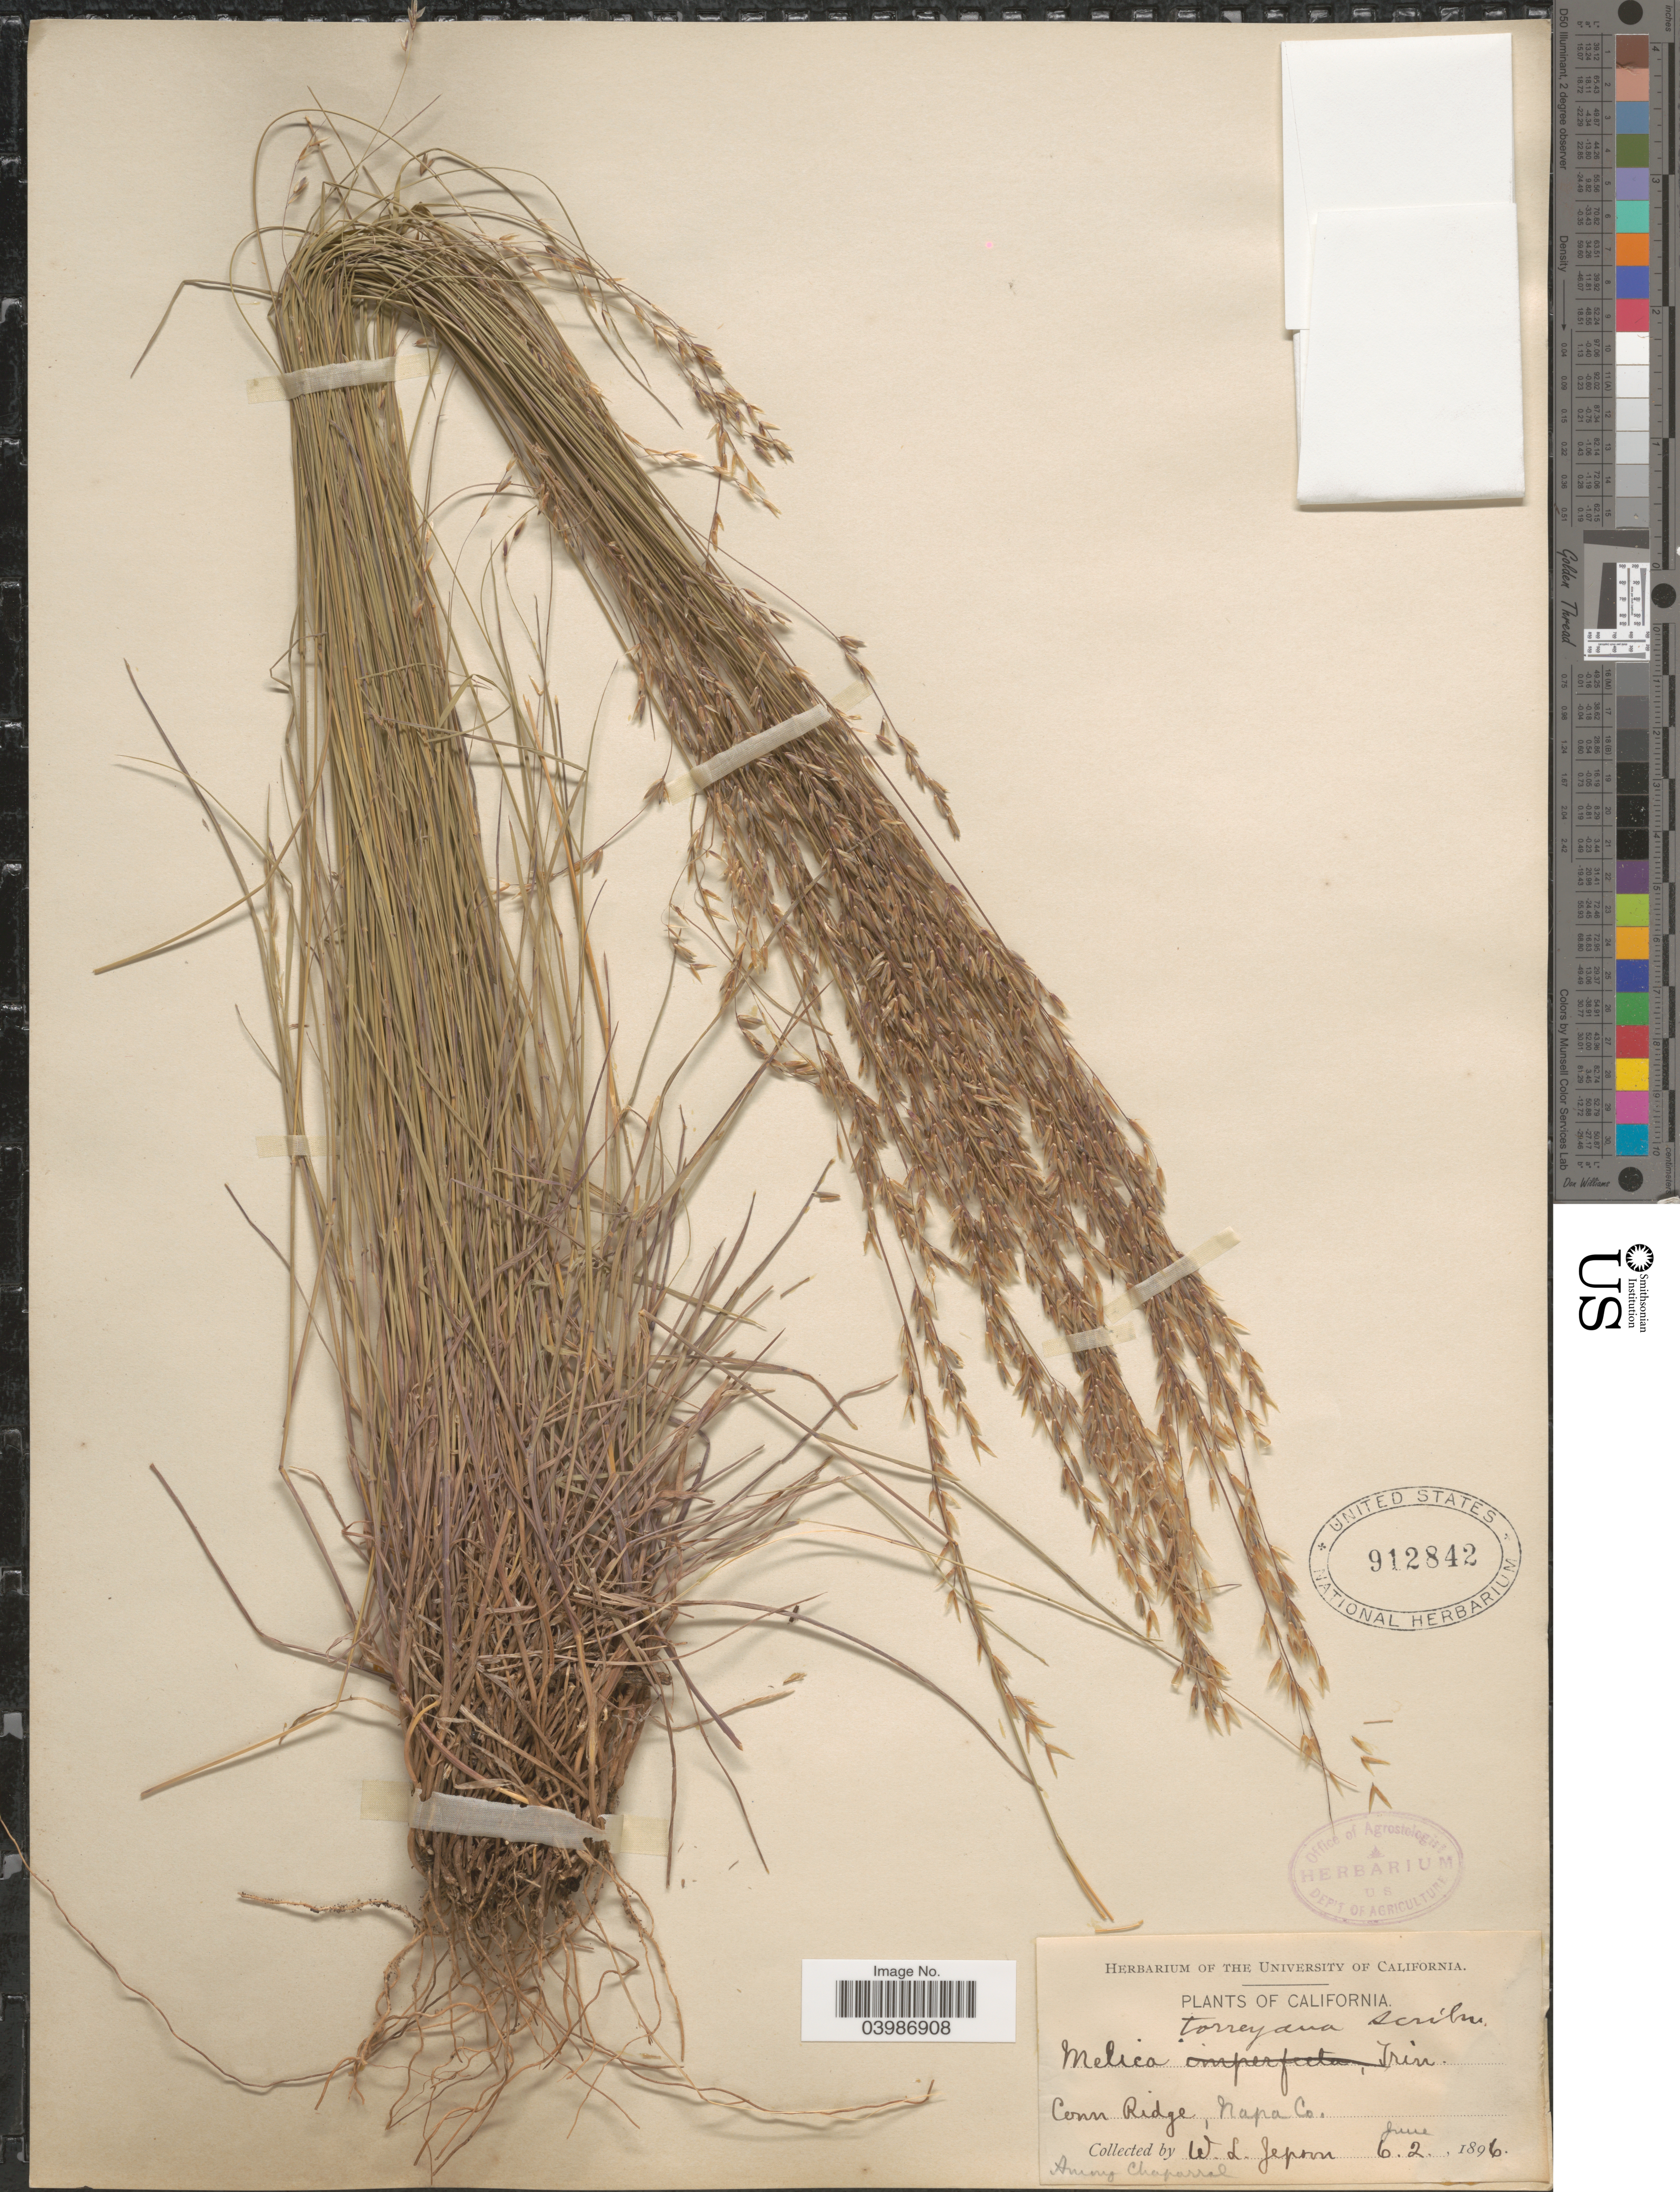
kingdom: Plantae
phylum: Tracheophyta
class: Liliopsida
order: Poales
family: Poaceae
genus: Melica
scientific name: Melica torreyana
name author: Scribn.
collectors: W. L. Jepson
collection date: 1896-06-02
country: United States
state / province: California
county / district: Napa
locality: Conn Ridge, Napa Co. Among Chaparral.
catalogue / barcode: US 912842